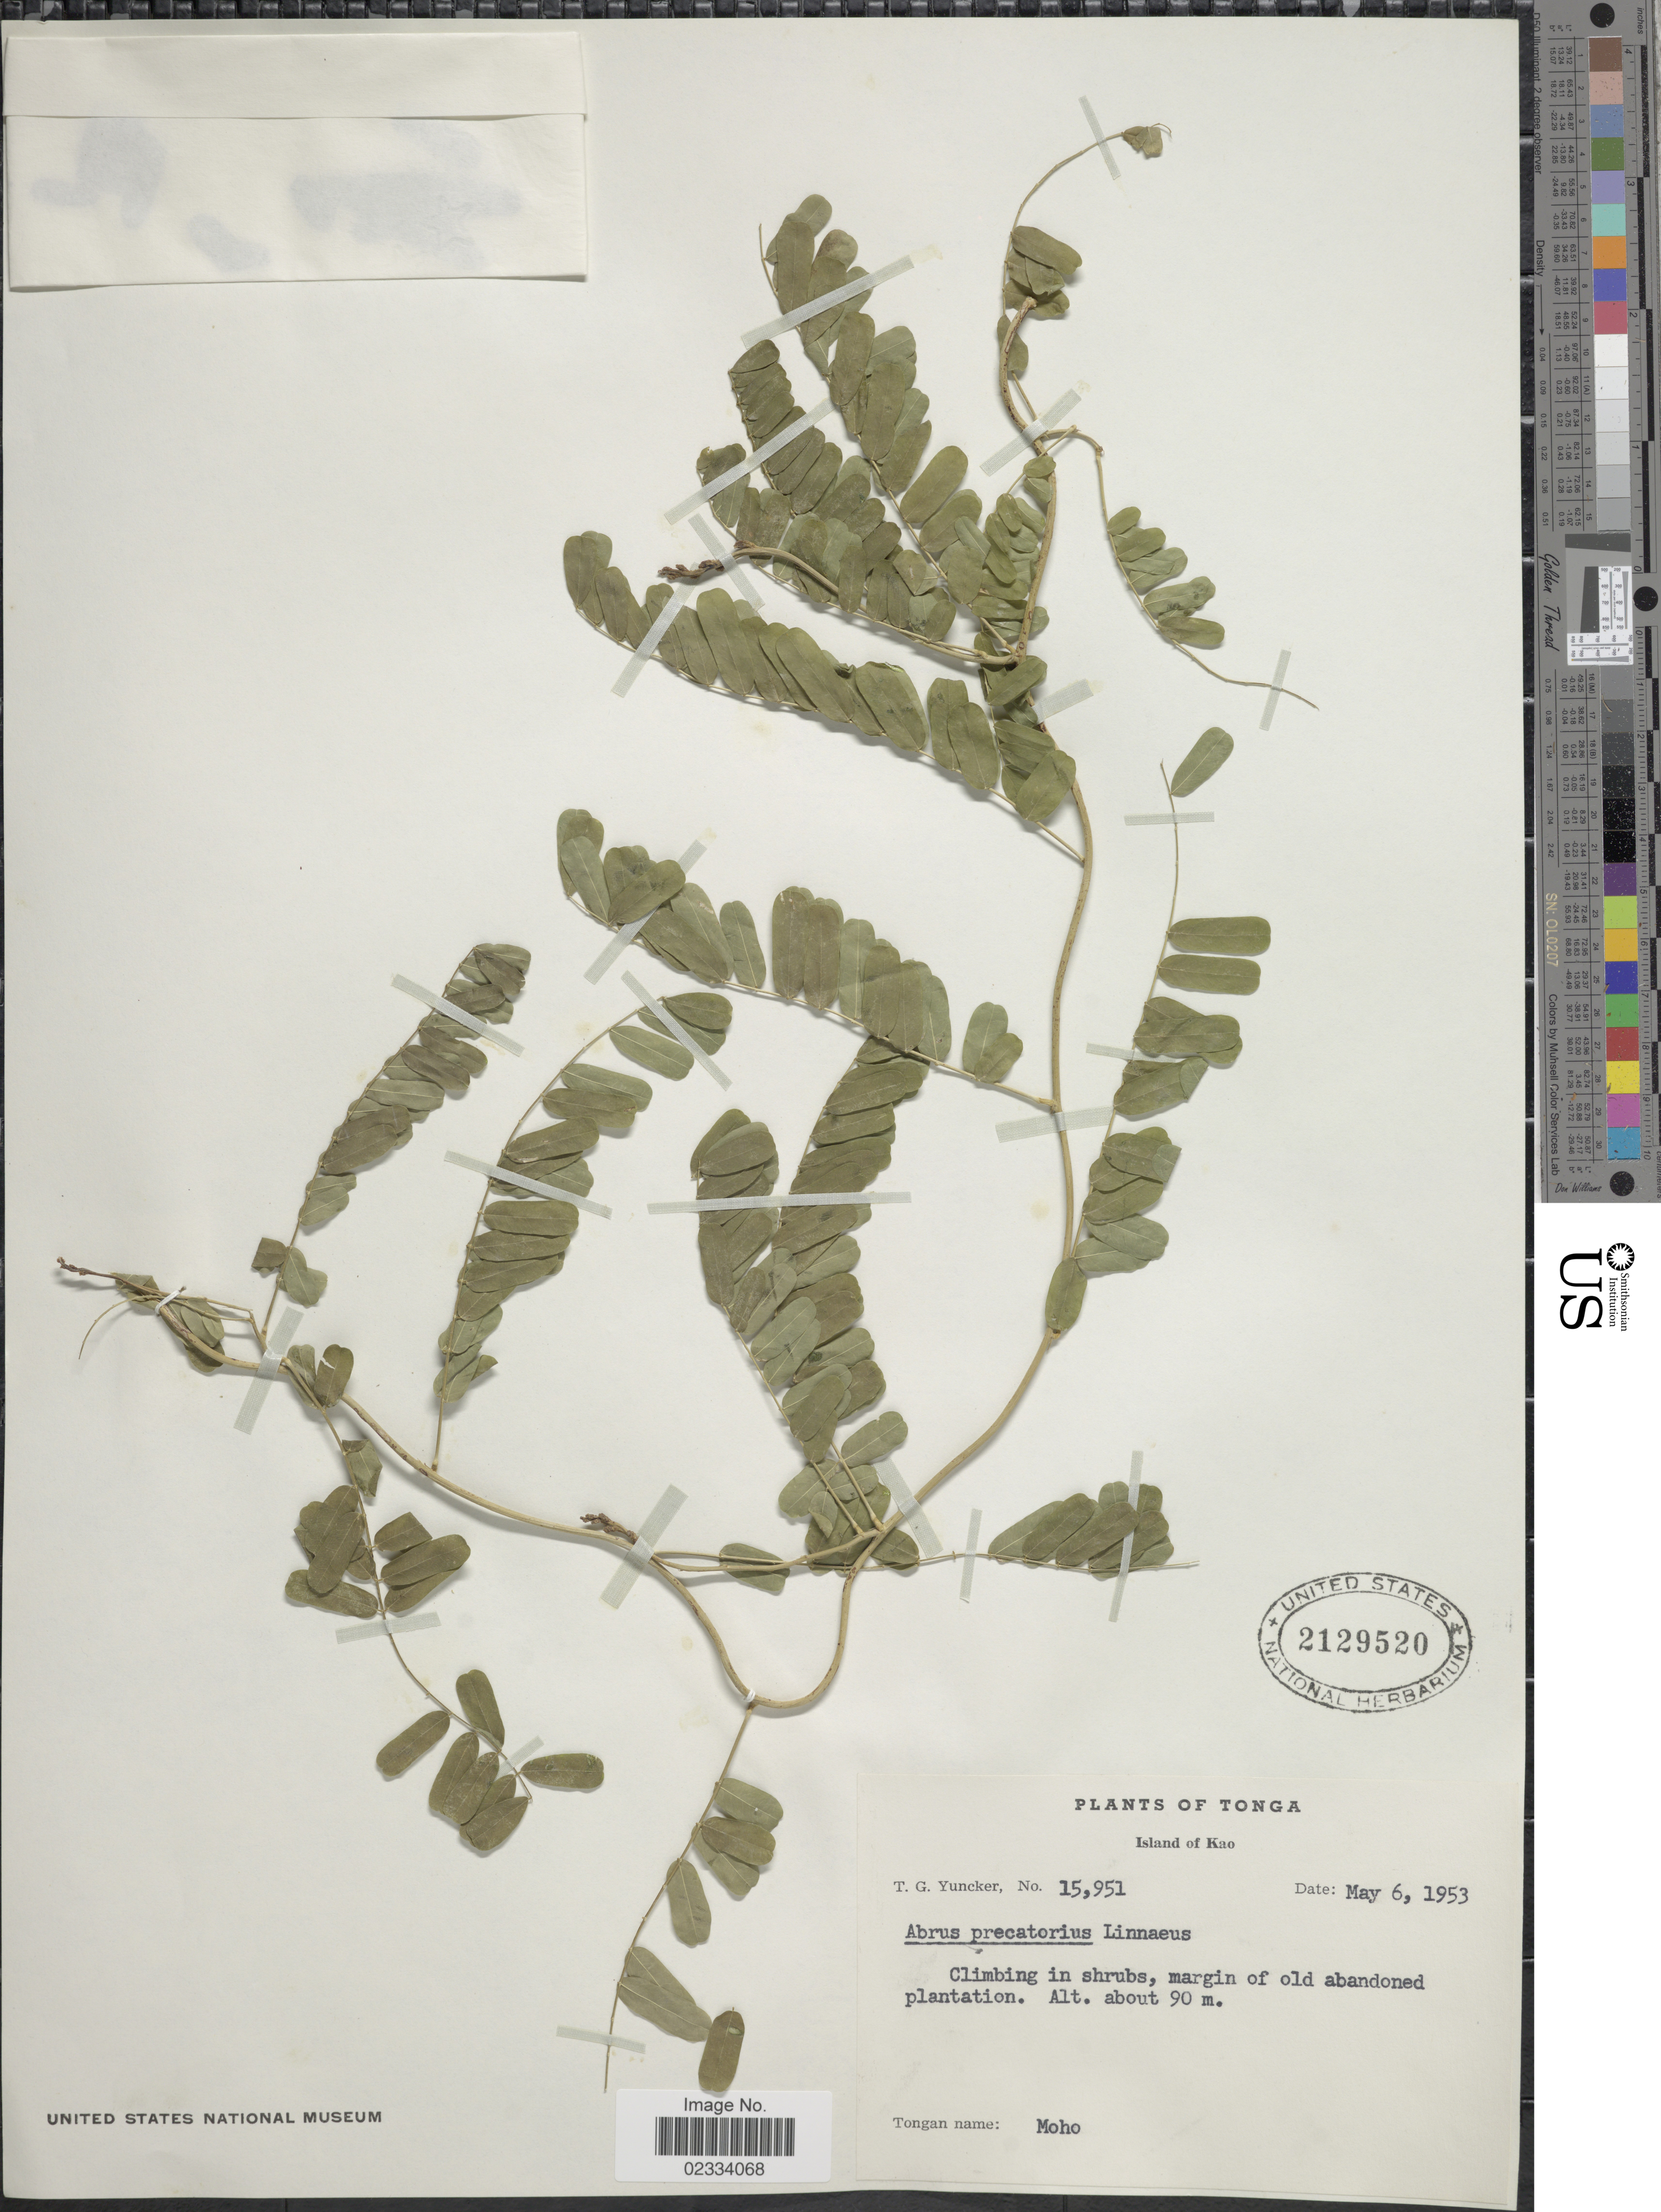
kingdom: Plantae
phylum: Tracheophyta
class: Magnoliopsida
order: Fabales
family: Fabaceae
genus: Abrus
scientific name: Abrus precatorius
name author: L.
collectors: T. G. Yuncker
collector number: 15951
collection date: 1953-05-06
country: Tonga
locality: Island of Kao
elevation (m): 90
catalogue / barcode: US 2129520